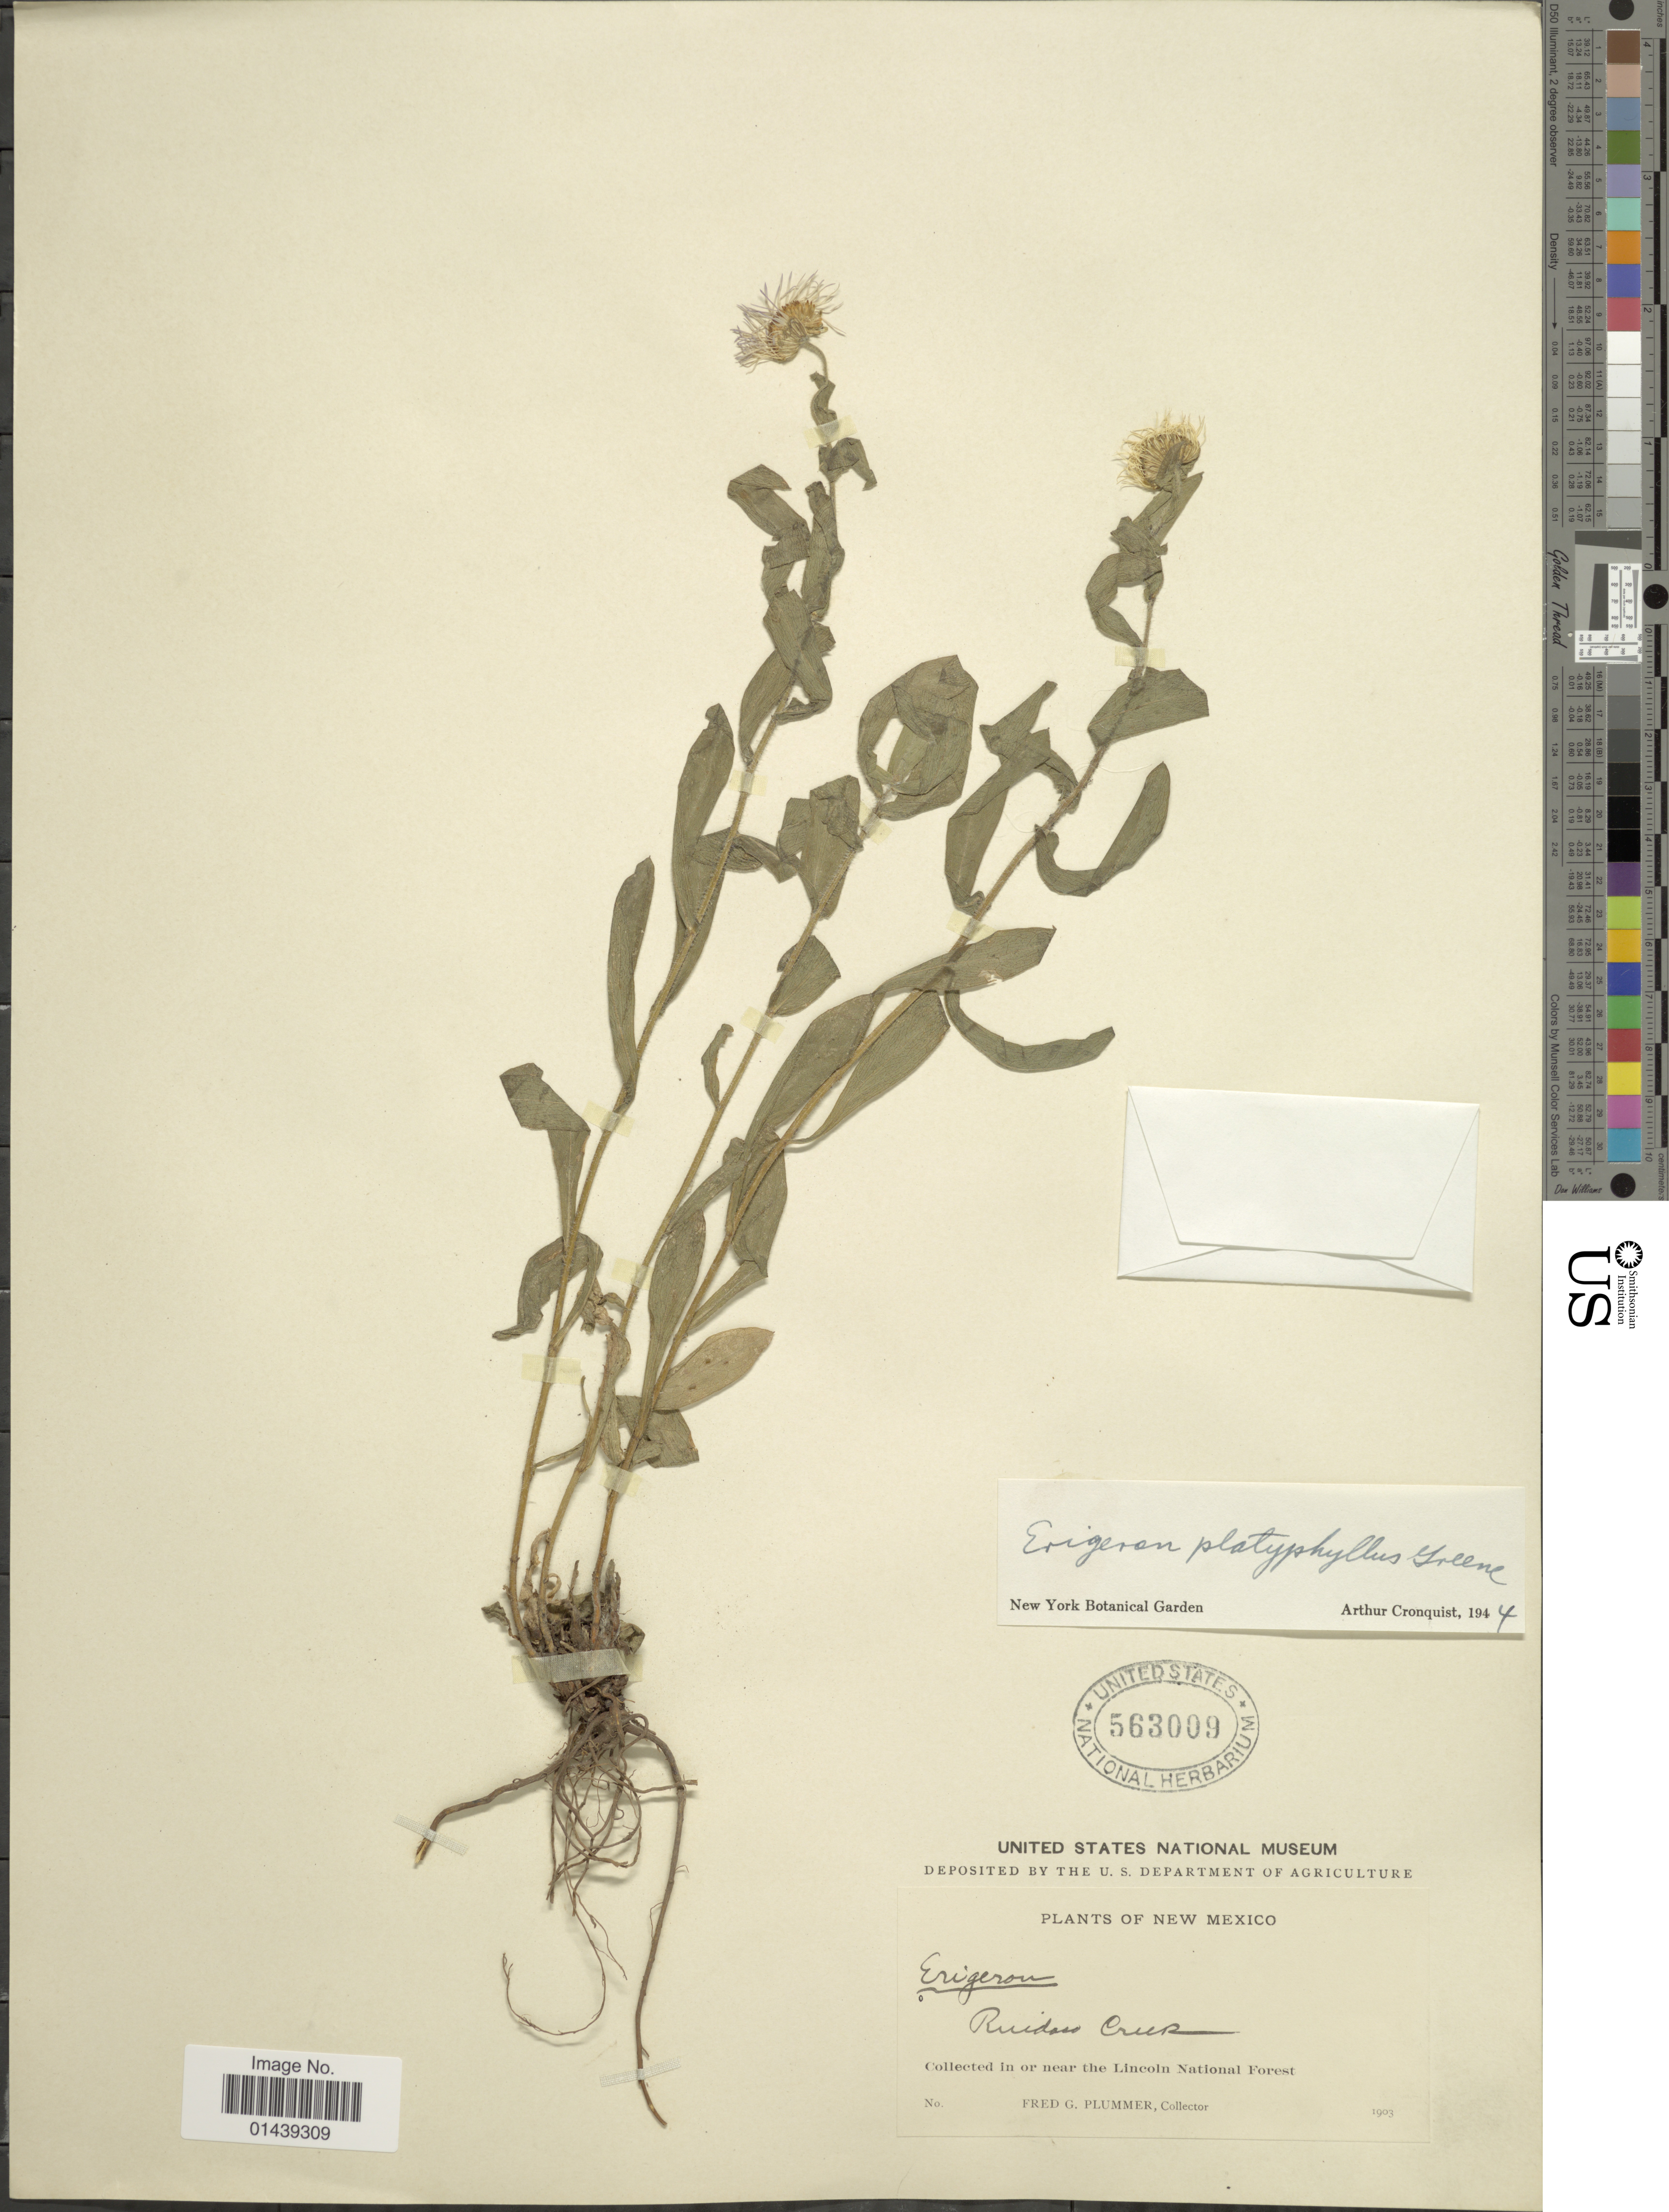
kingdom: Plantae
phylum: Tracheophyta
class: Magnoliopsida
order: Asterales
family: Asteraceae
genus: Erigeron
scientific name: Erigeron platyphyllus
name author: Greene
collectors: F. Plummer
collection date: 1903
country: United States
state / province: New Mexico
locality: In or near the Lincoln National Forest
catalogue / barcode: US 563009